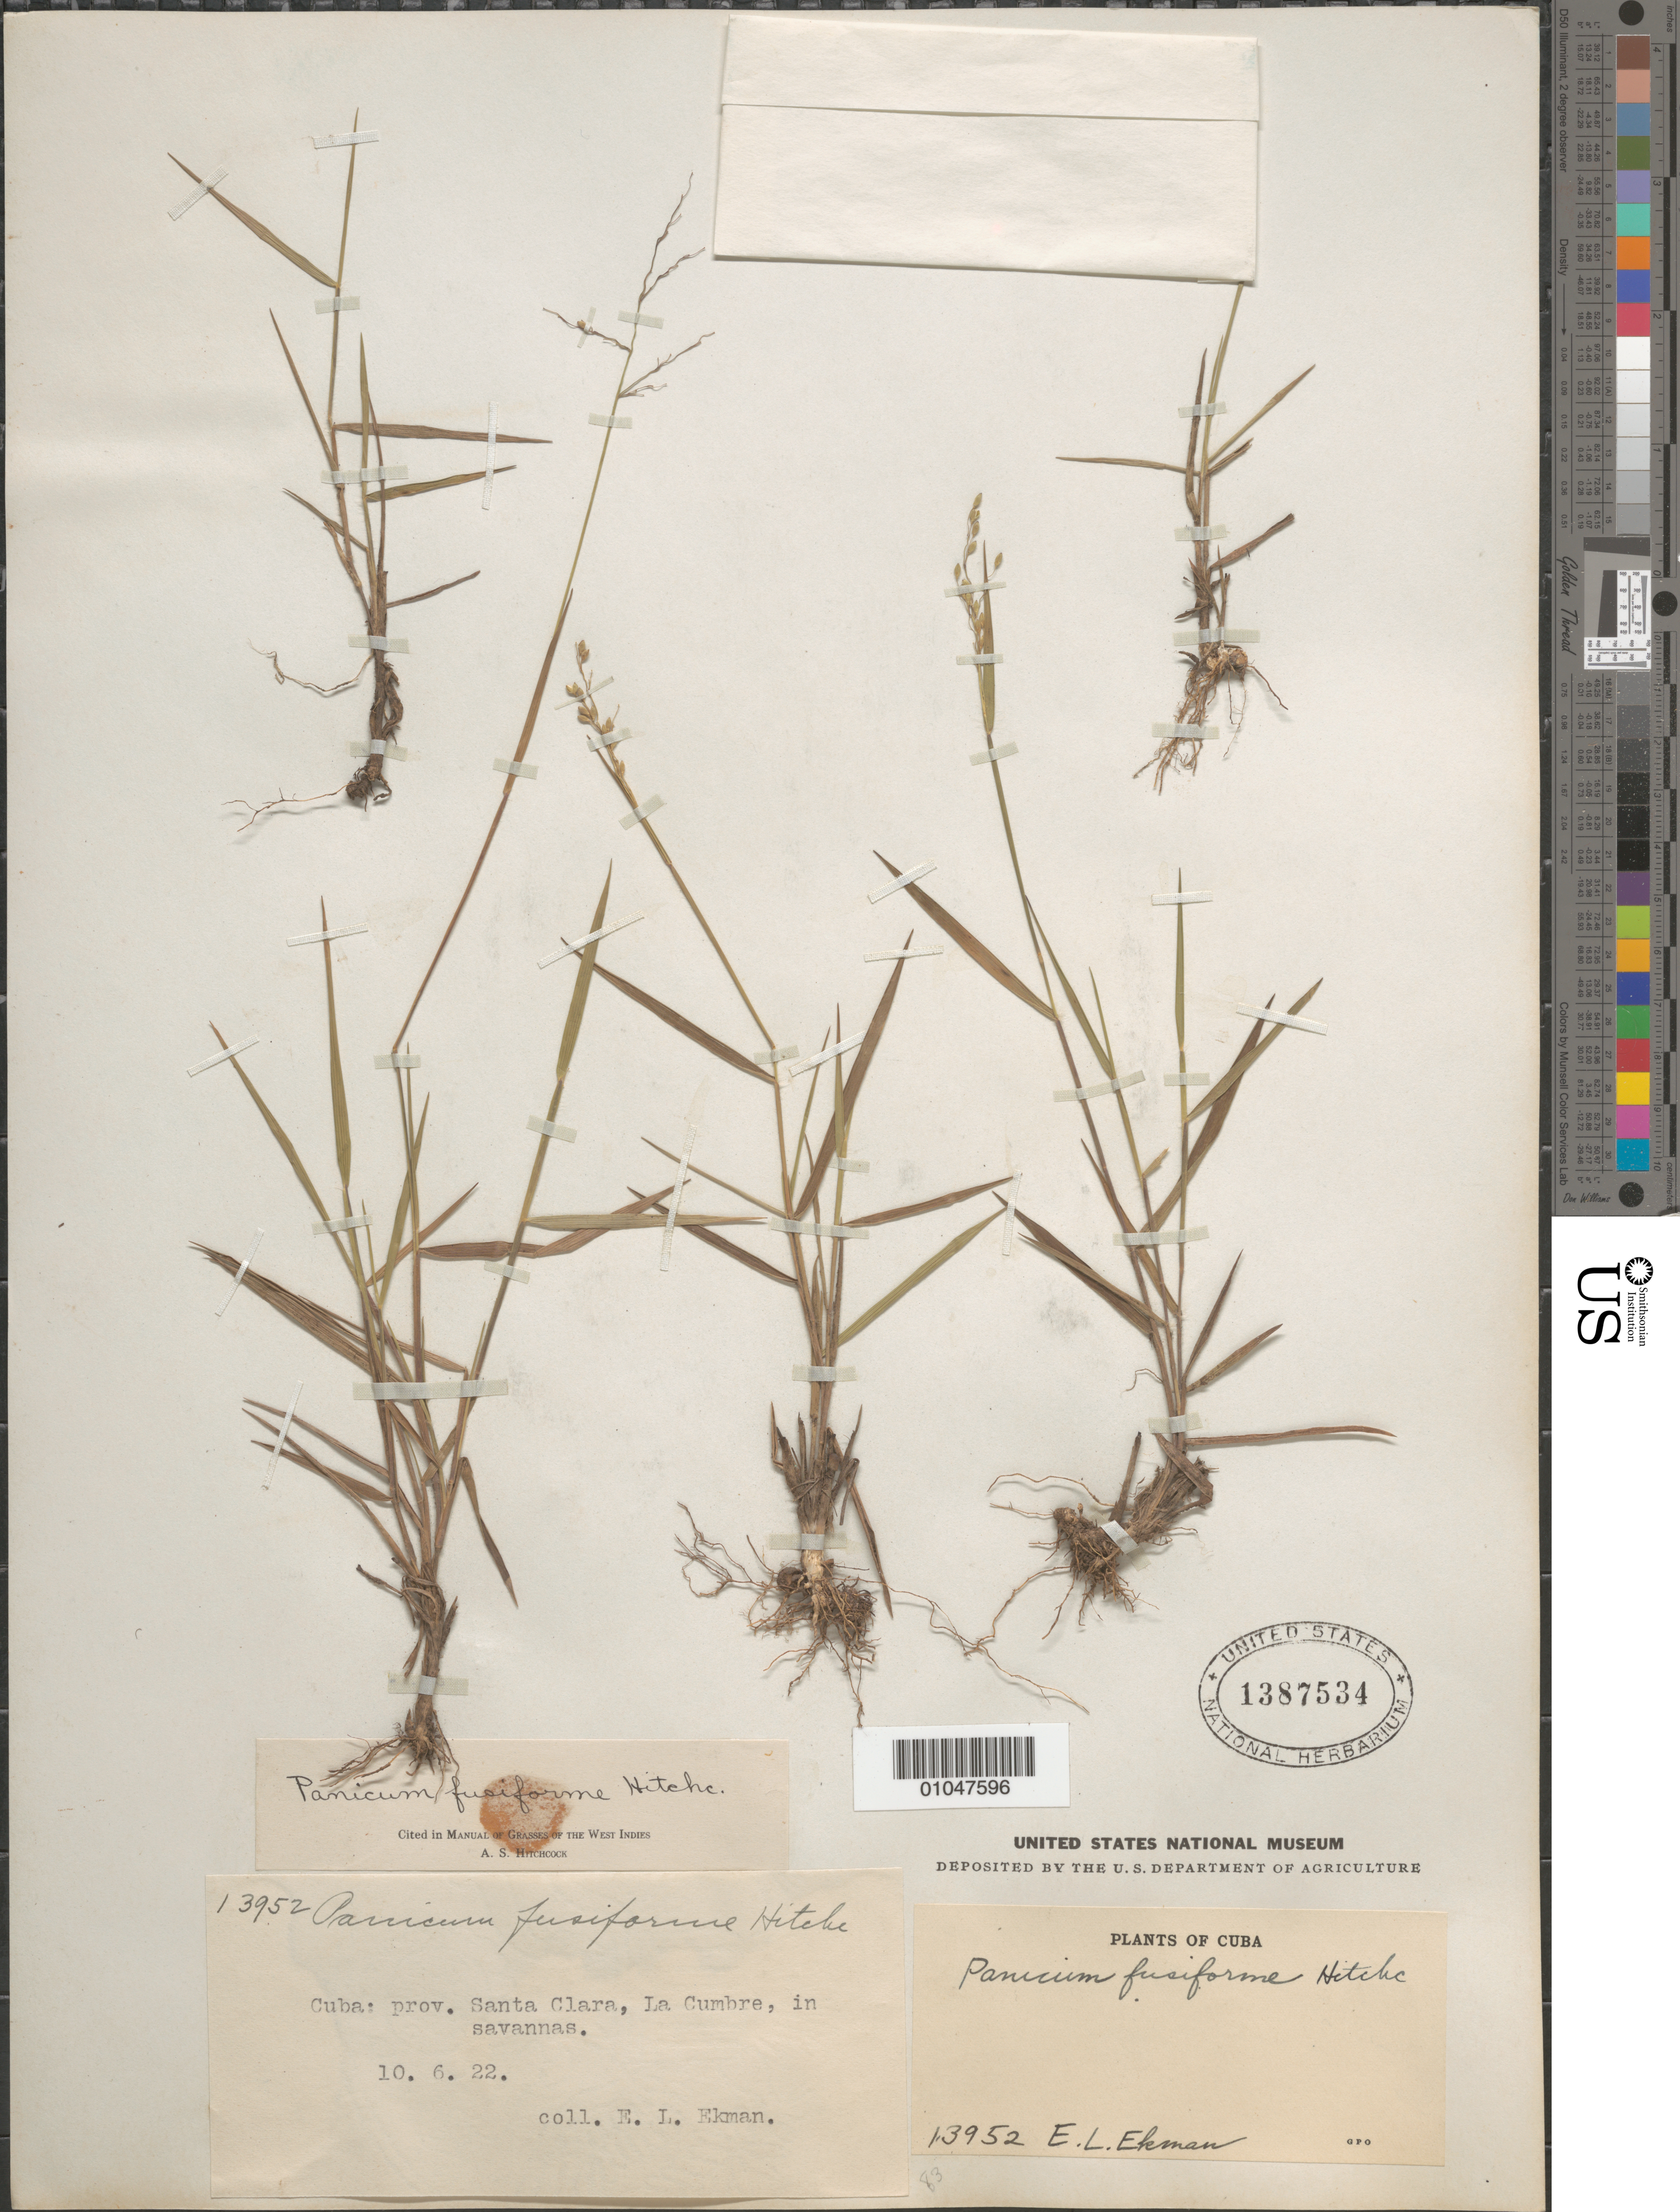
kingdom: Plantae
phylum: Tracheophyta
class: Liliopsida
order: Poales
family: Poaceae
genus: Panicum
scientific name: Panicum fusiforme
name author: Hitchc.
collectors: E. L. Ekman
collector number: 13952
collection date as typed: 10 Jun 1922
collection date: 1922-06-10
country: Cuba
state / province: Villa Clara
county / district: Santa Clara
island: Cuba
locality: La Cumbre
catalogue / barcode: US 1387534